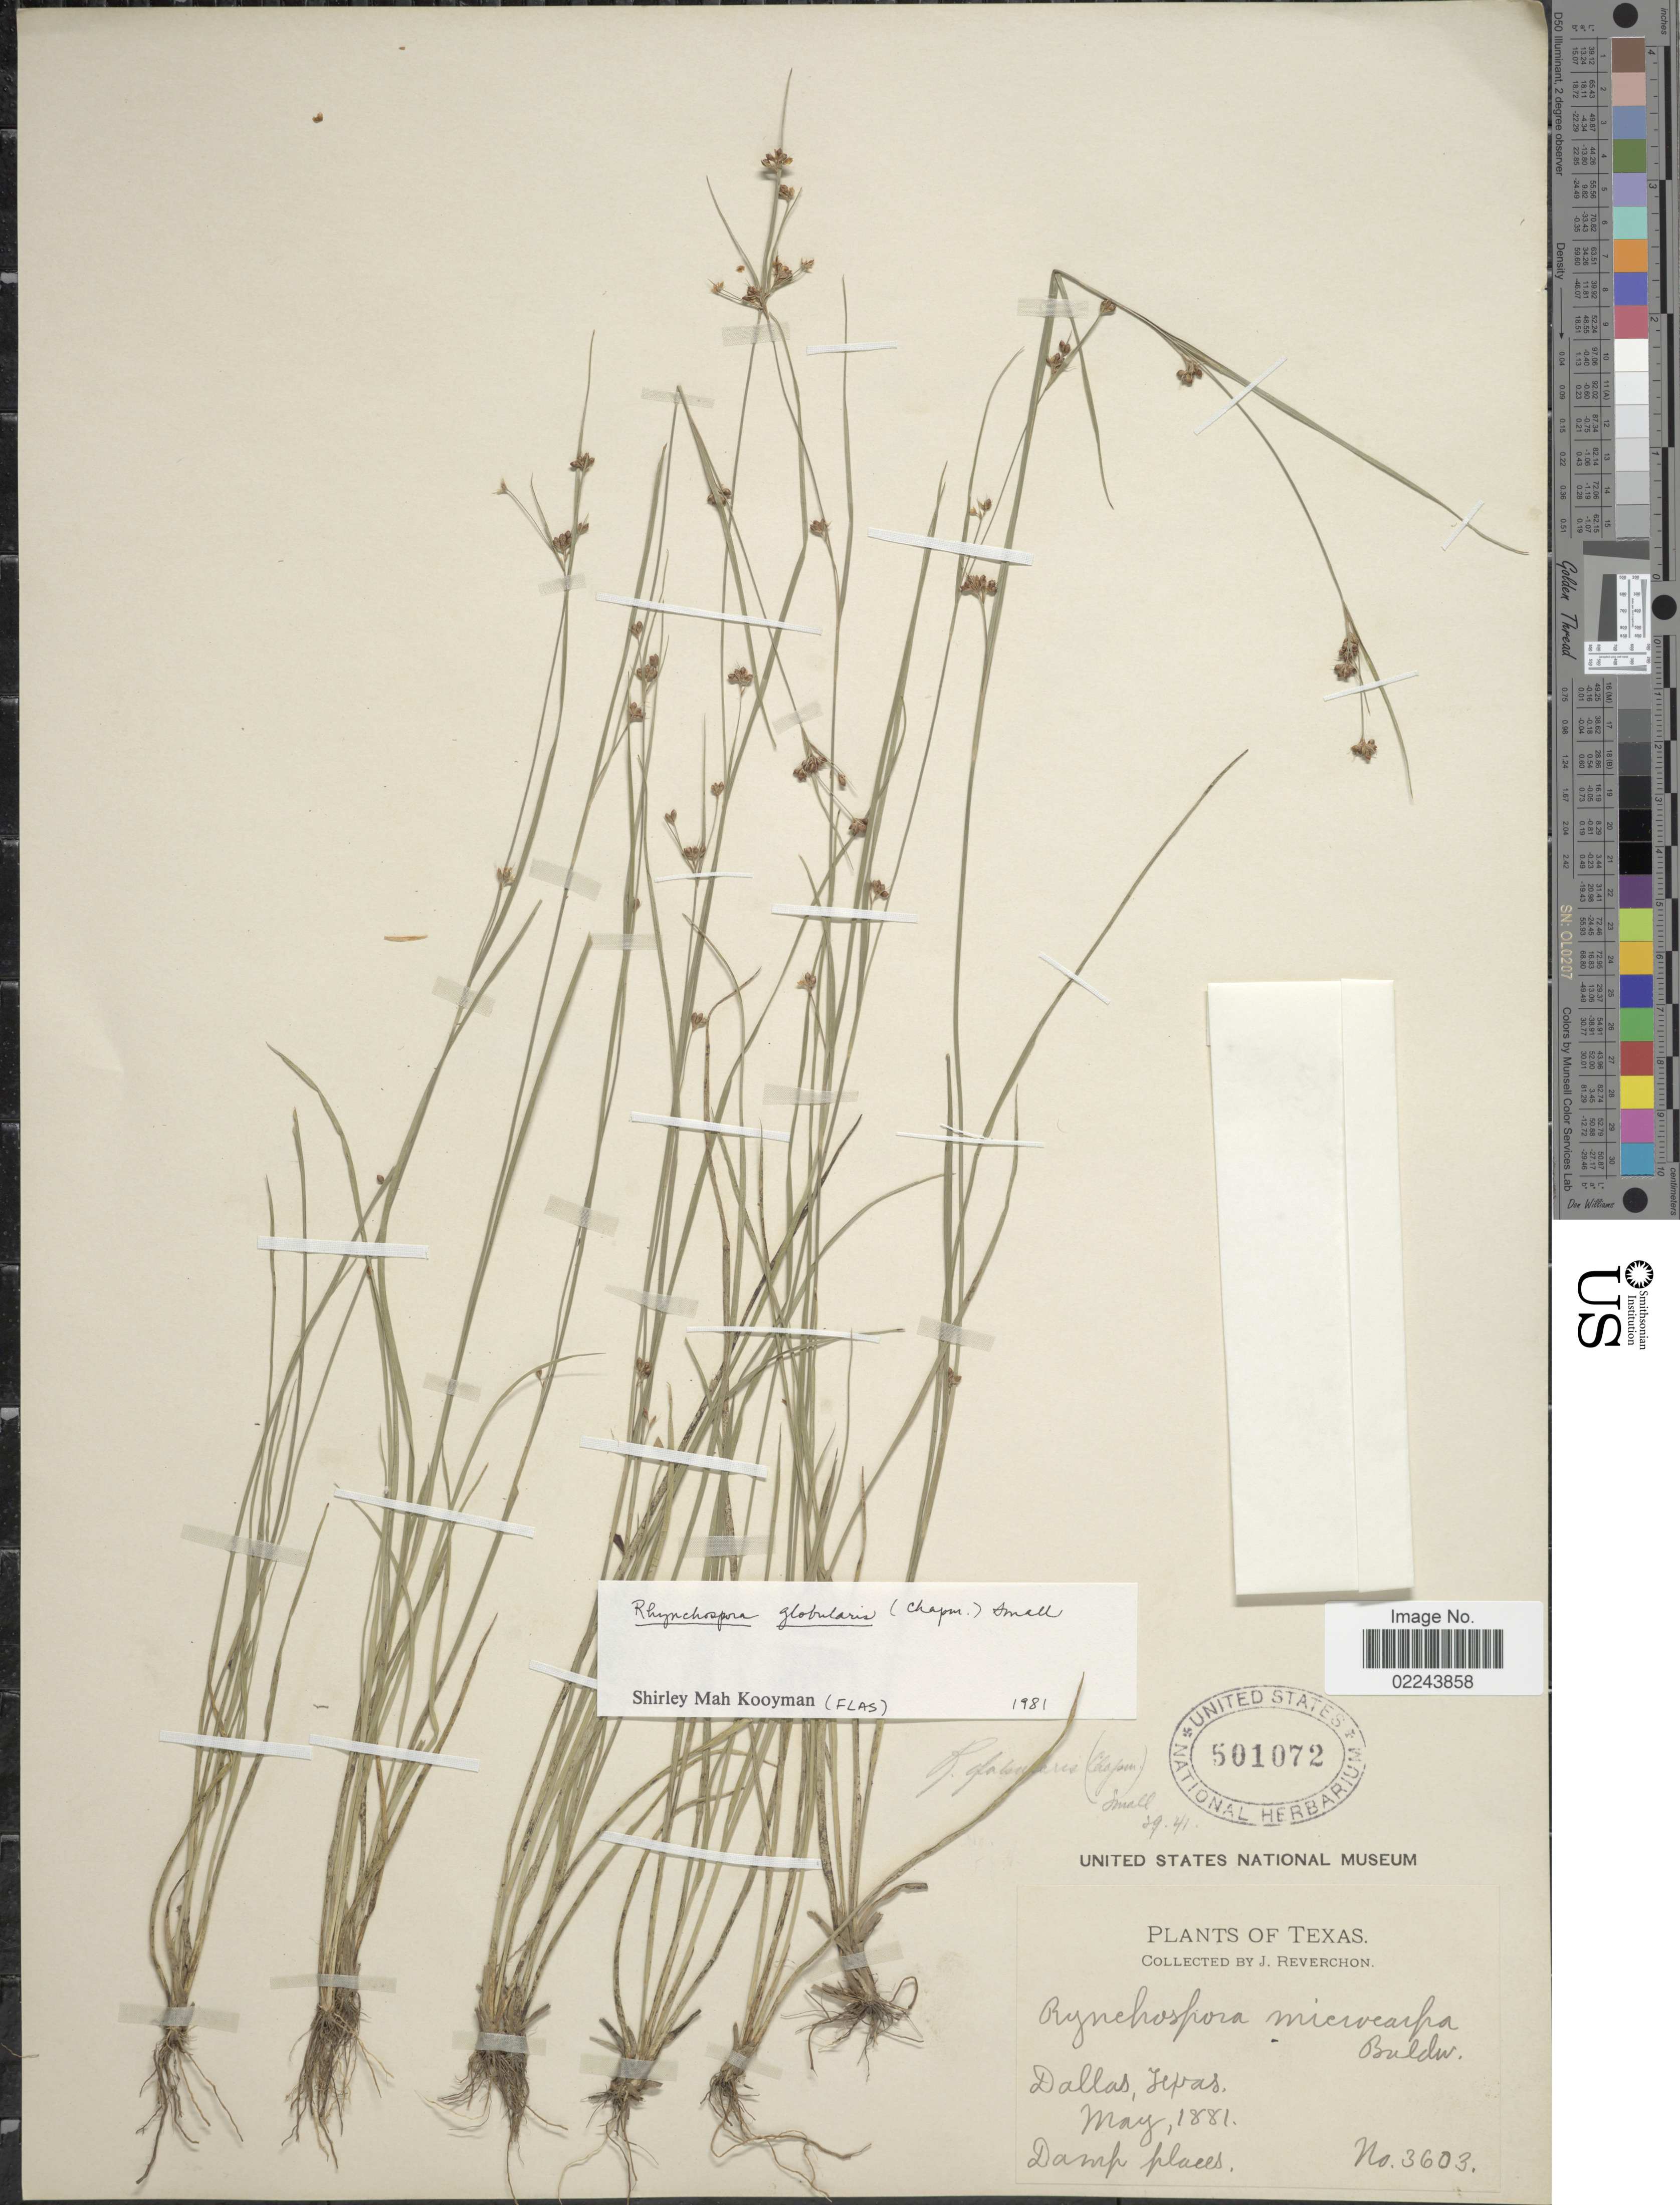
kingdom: Plantae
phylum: Tracheophyta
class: Liliopsida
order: Poales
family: Cyperaceae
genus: Rhynchospora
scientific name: Rhynchospora globularis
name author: (Chapm.) Small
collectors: J. Reverchon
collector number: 3603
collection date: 1881-05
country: United States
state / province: Texas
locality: Dallas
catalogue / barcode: US 501072